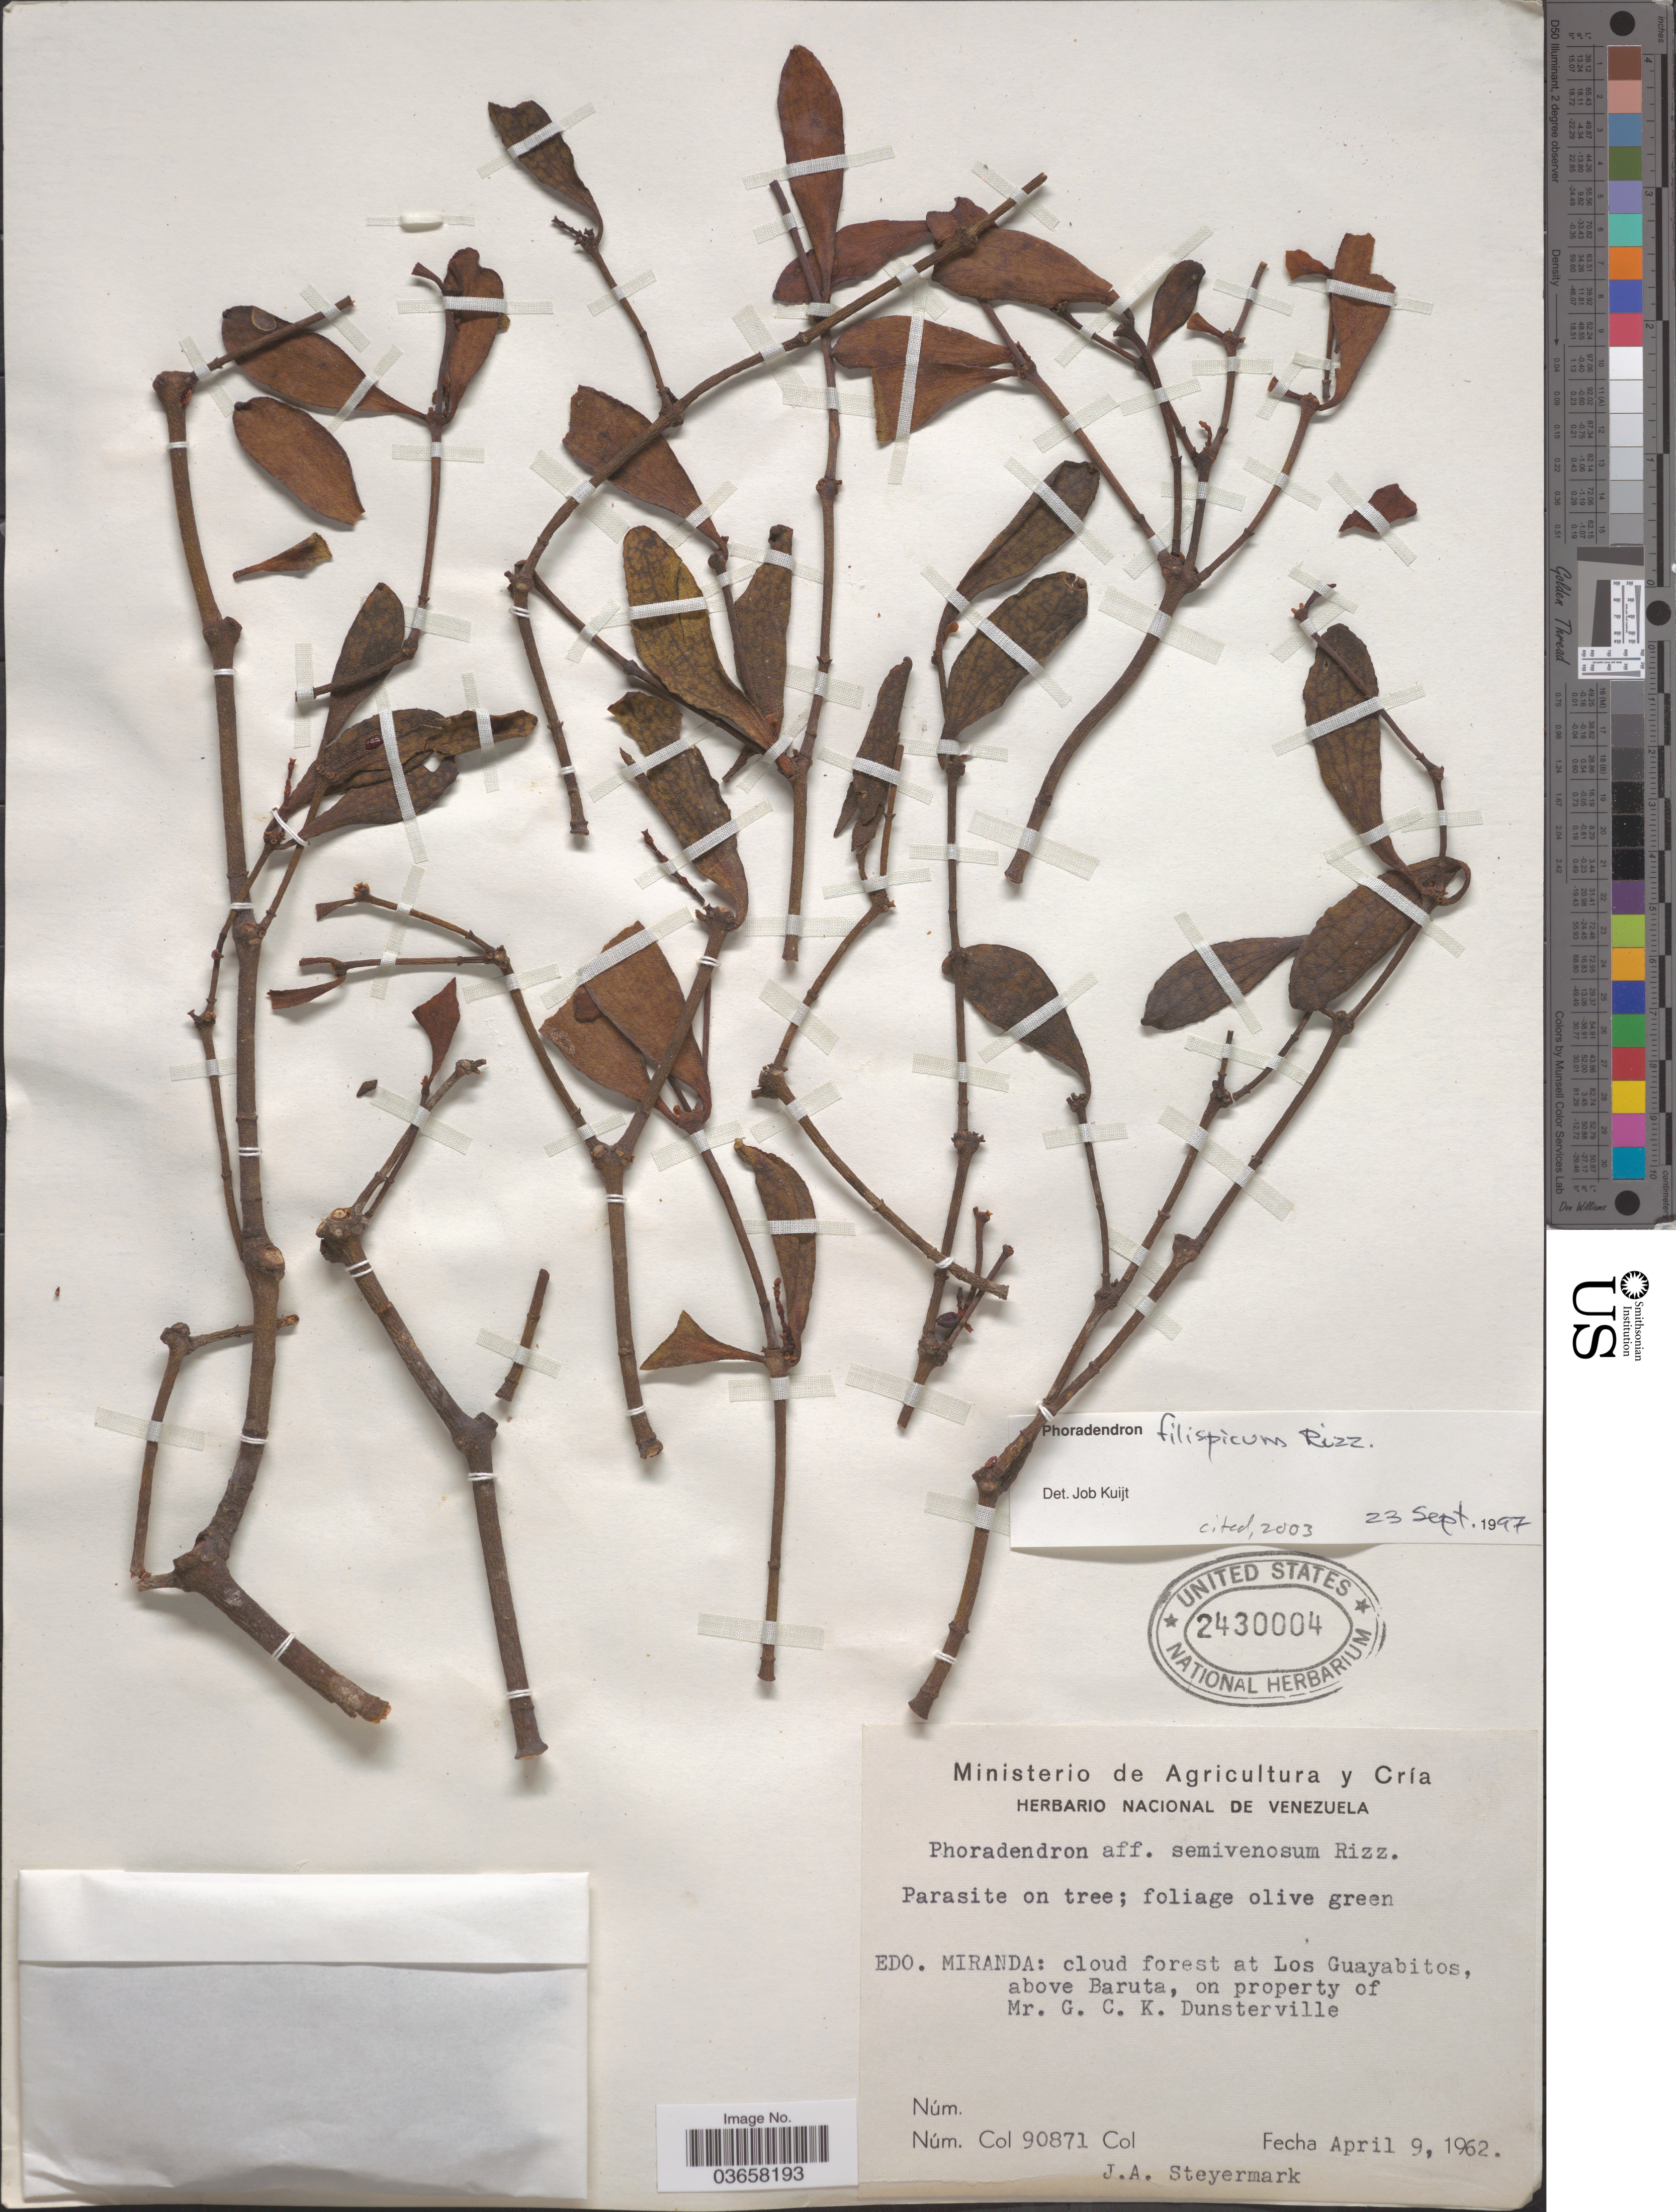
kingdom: Plantae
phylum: Tracheophyta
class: Magnoliopsida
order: Santalales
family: Viscaceae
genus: Phoradendron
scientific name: Phoradendron filispicum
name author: Rizzini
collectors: J. Steyermark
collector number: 90871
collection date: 1962-04-09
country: Venezuela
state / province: Miranda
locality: Cloud forest at Los Guayabitos, above Baruta, on property of Mr. G. C. K. Dunsterville.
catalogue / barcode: US 2430004